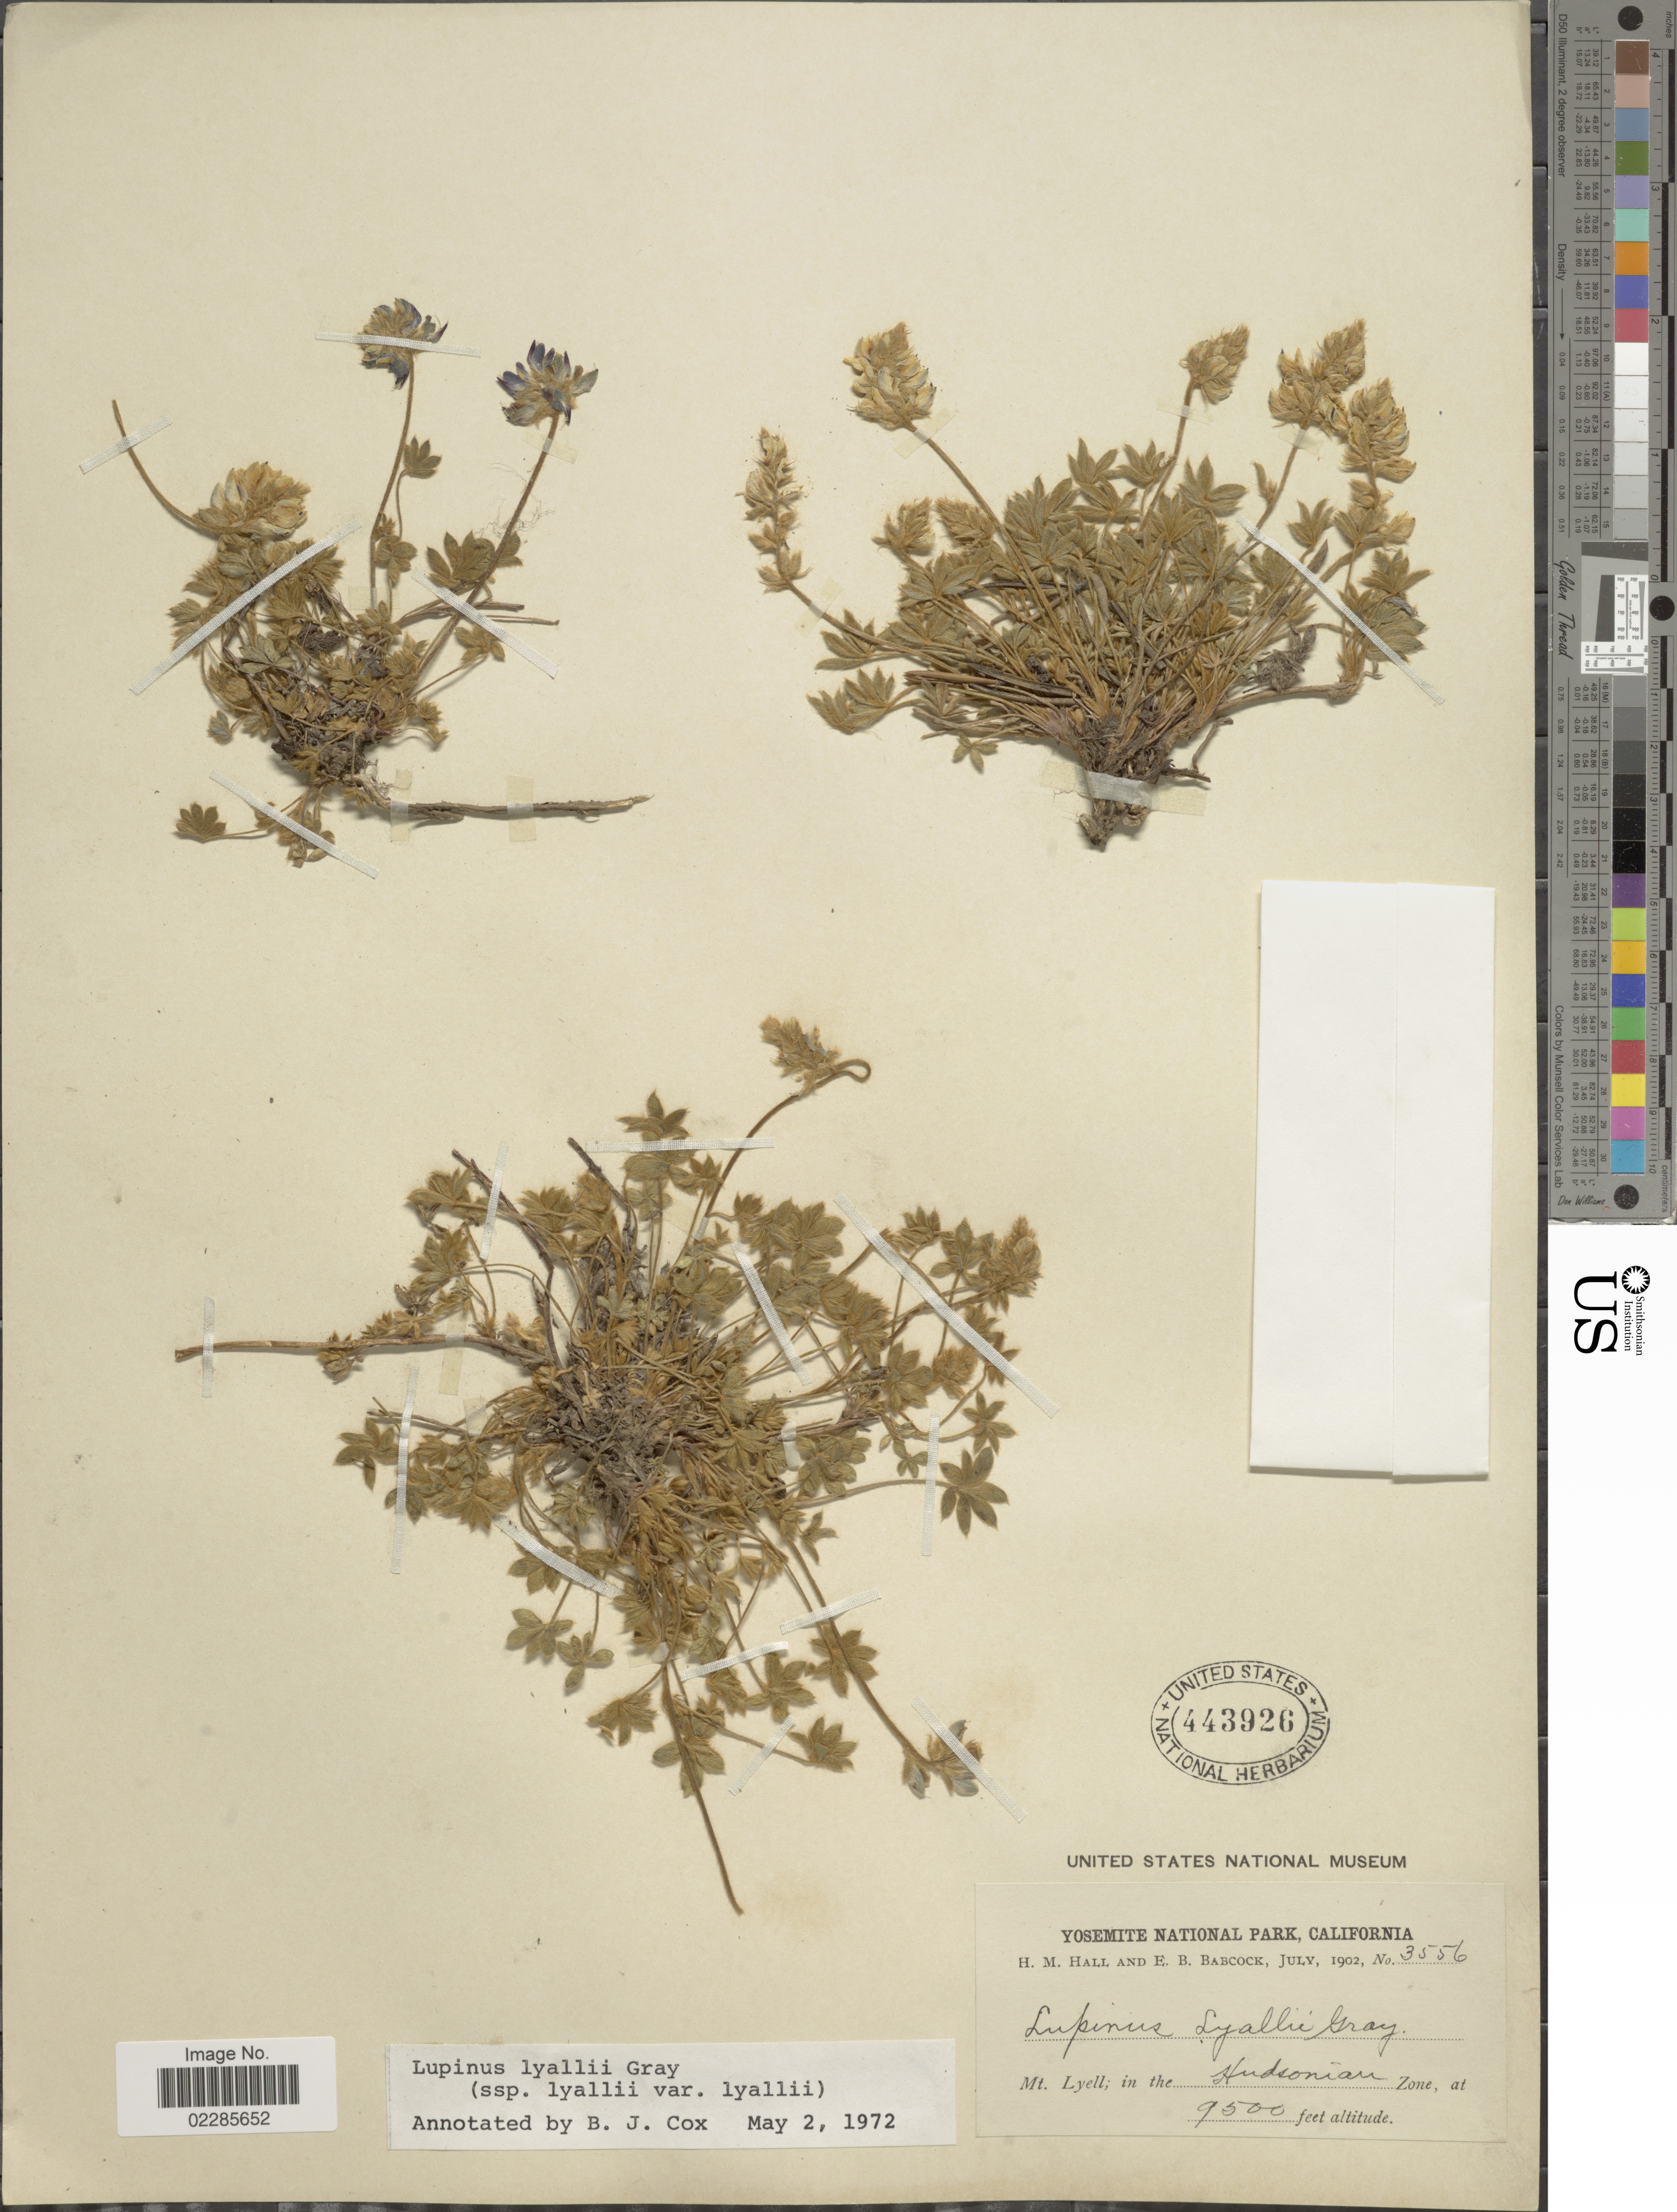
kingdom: Plantae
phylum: Tracheophyta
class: Magnoliopsida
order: Fabales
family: Fabaceae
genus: Lupinus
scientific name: Lupinus lyallii subsp. lyallii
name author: A. Gray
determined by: Cox, B. J.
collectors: H. M. Hall & E. B. Babcock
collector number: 3556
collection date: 1902-07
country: United States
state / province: California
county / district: Mariposa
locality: Yosemite National Park, Mt Lyell; in the Hudsonian Zone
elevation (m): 2896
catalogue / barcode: US 443926